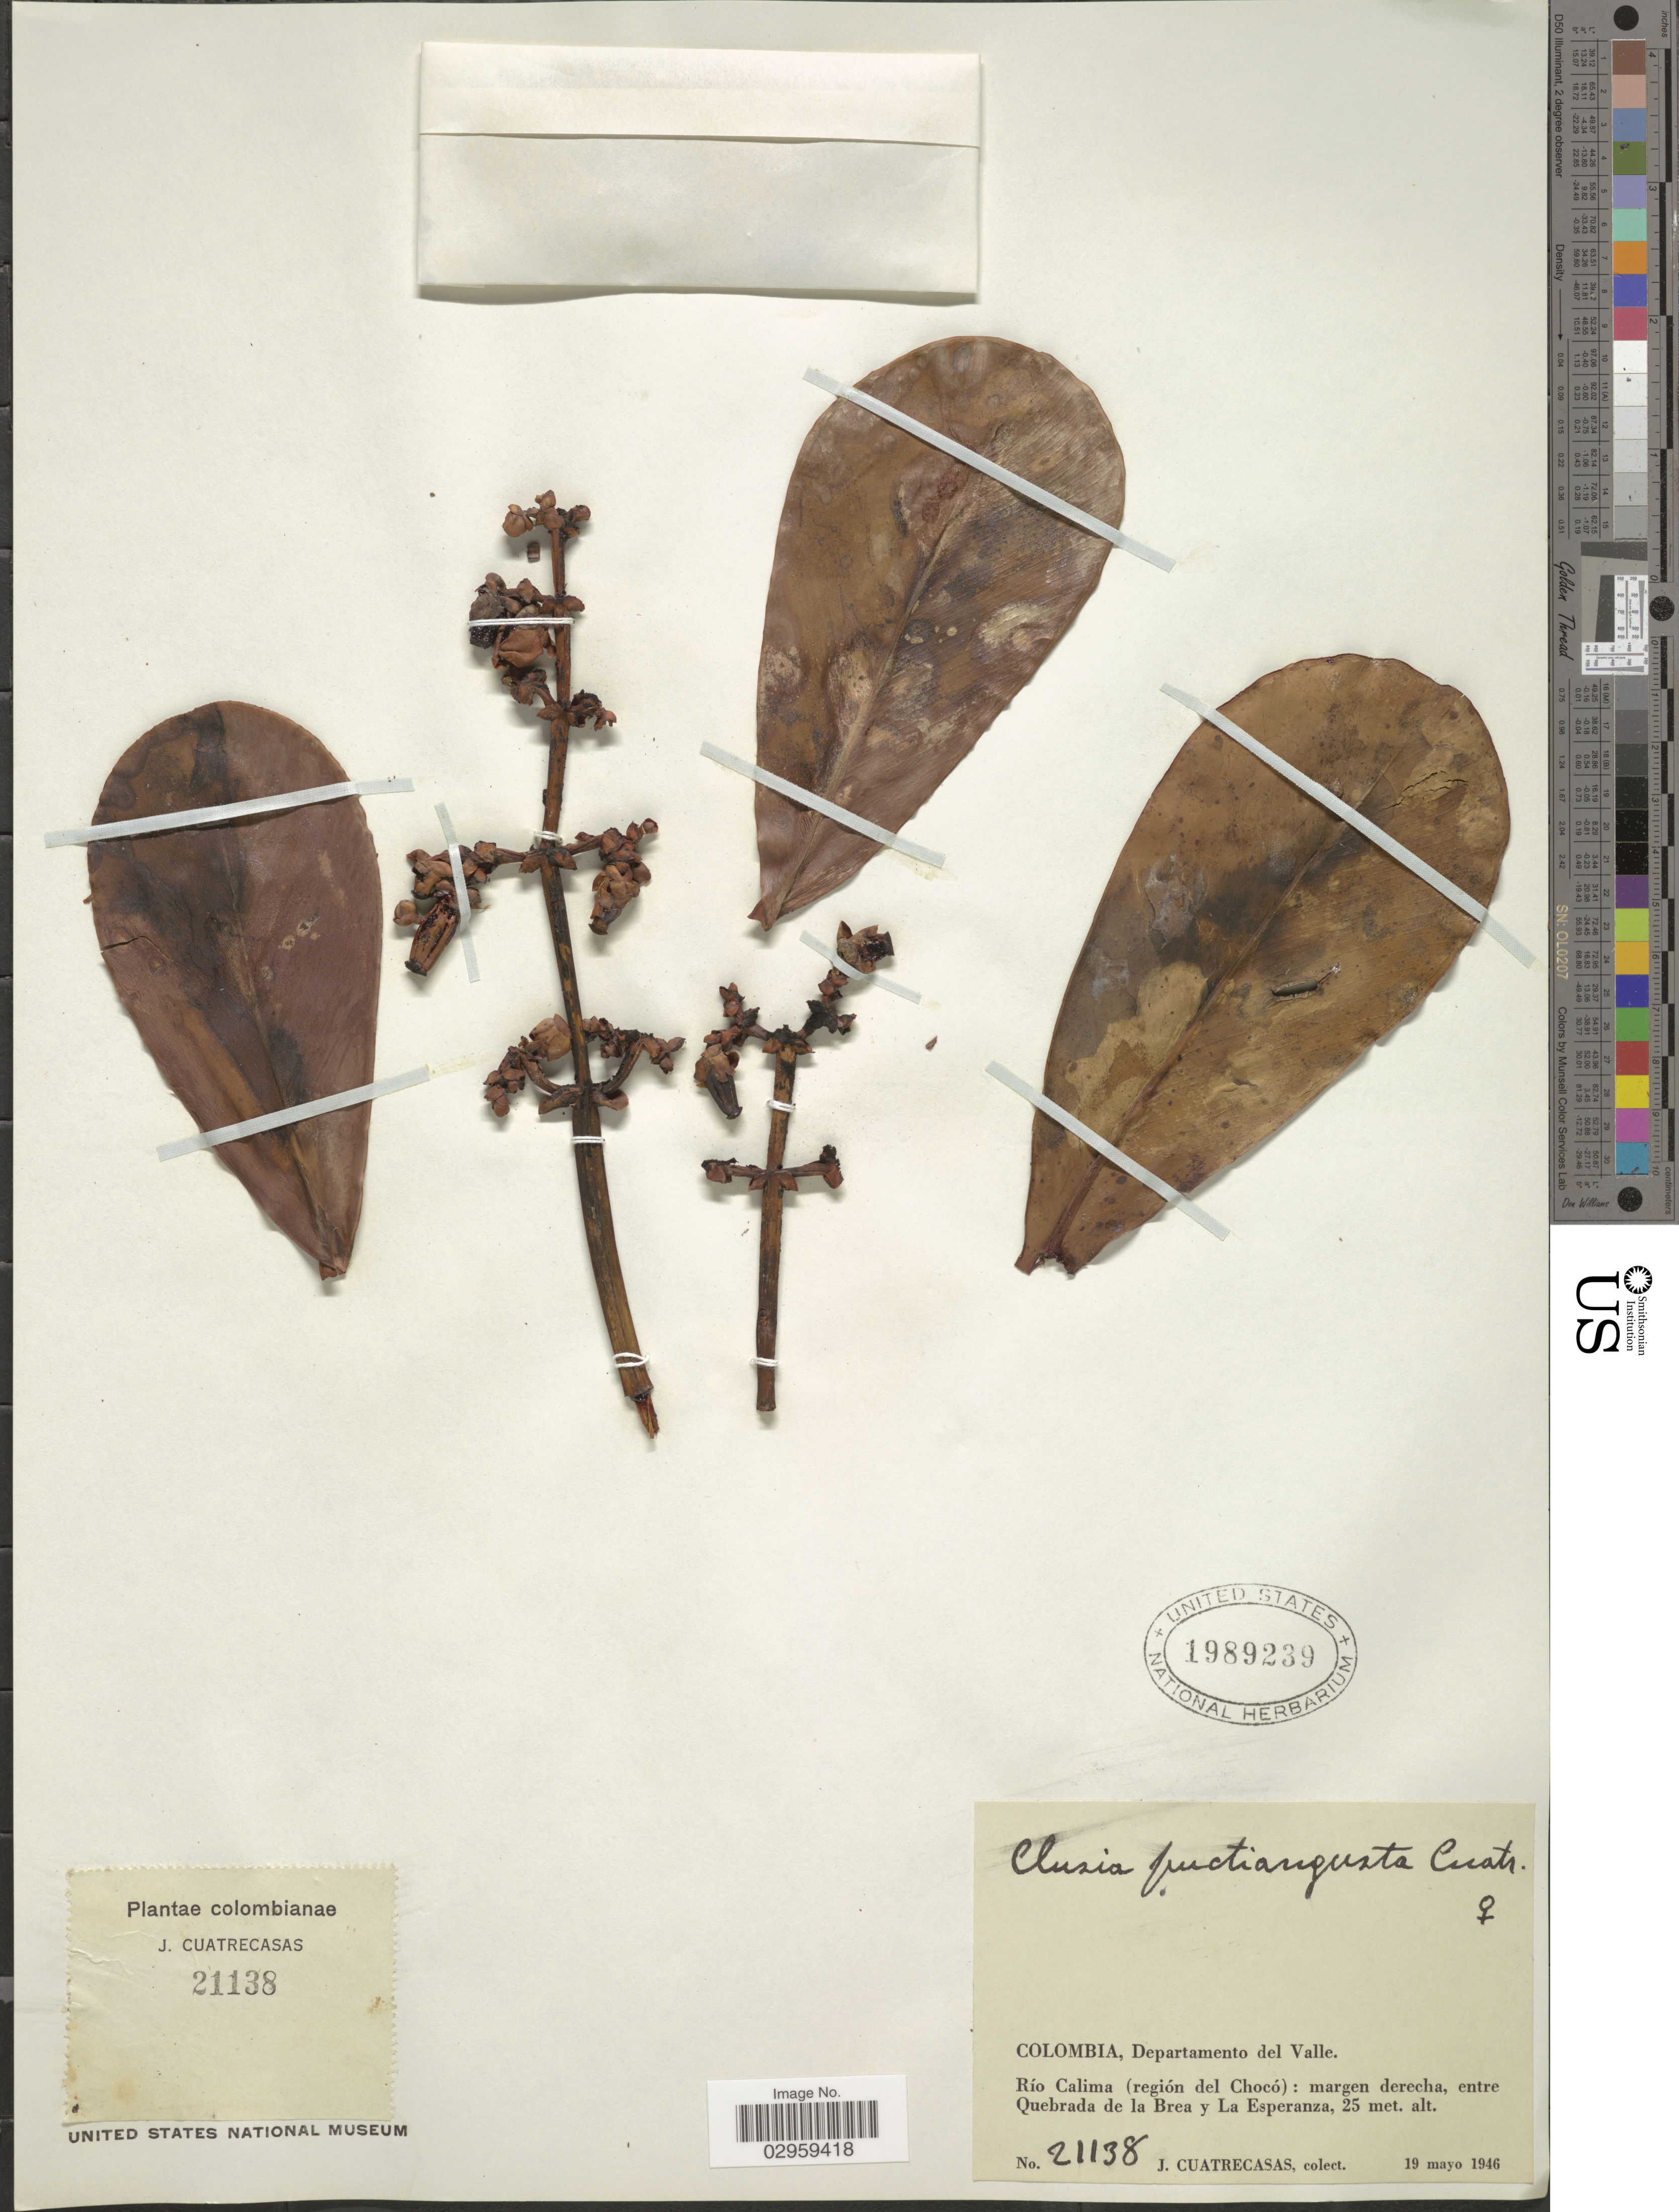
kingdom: Plantae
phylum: Tracheophyta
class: Magnoliopsida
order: Malpighiales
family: Clusiaceae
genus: Clusia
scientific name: Clusia fructiangusta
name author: Cuatrec.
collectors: J. Cuatrecasas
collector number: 21138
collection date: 1946-05-19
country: Colombia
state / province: Valle del Cauca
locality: Departamento del Valle. Río Calima (región del Chocó): margen derecha, entre Quebrada de la Brea y La Esperanza.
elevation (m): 25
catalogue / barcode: US 1989239